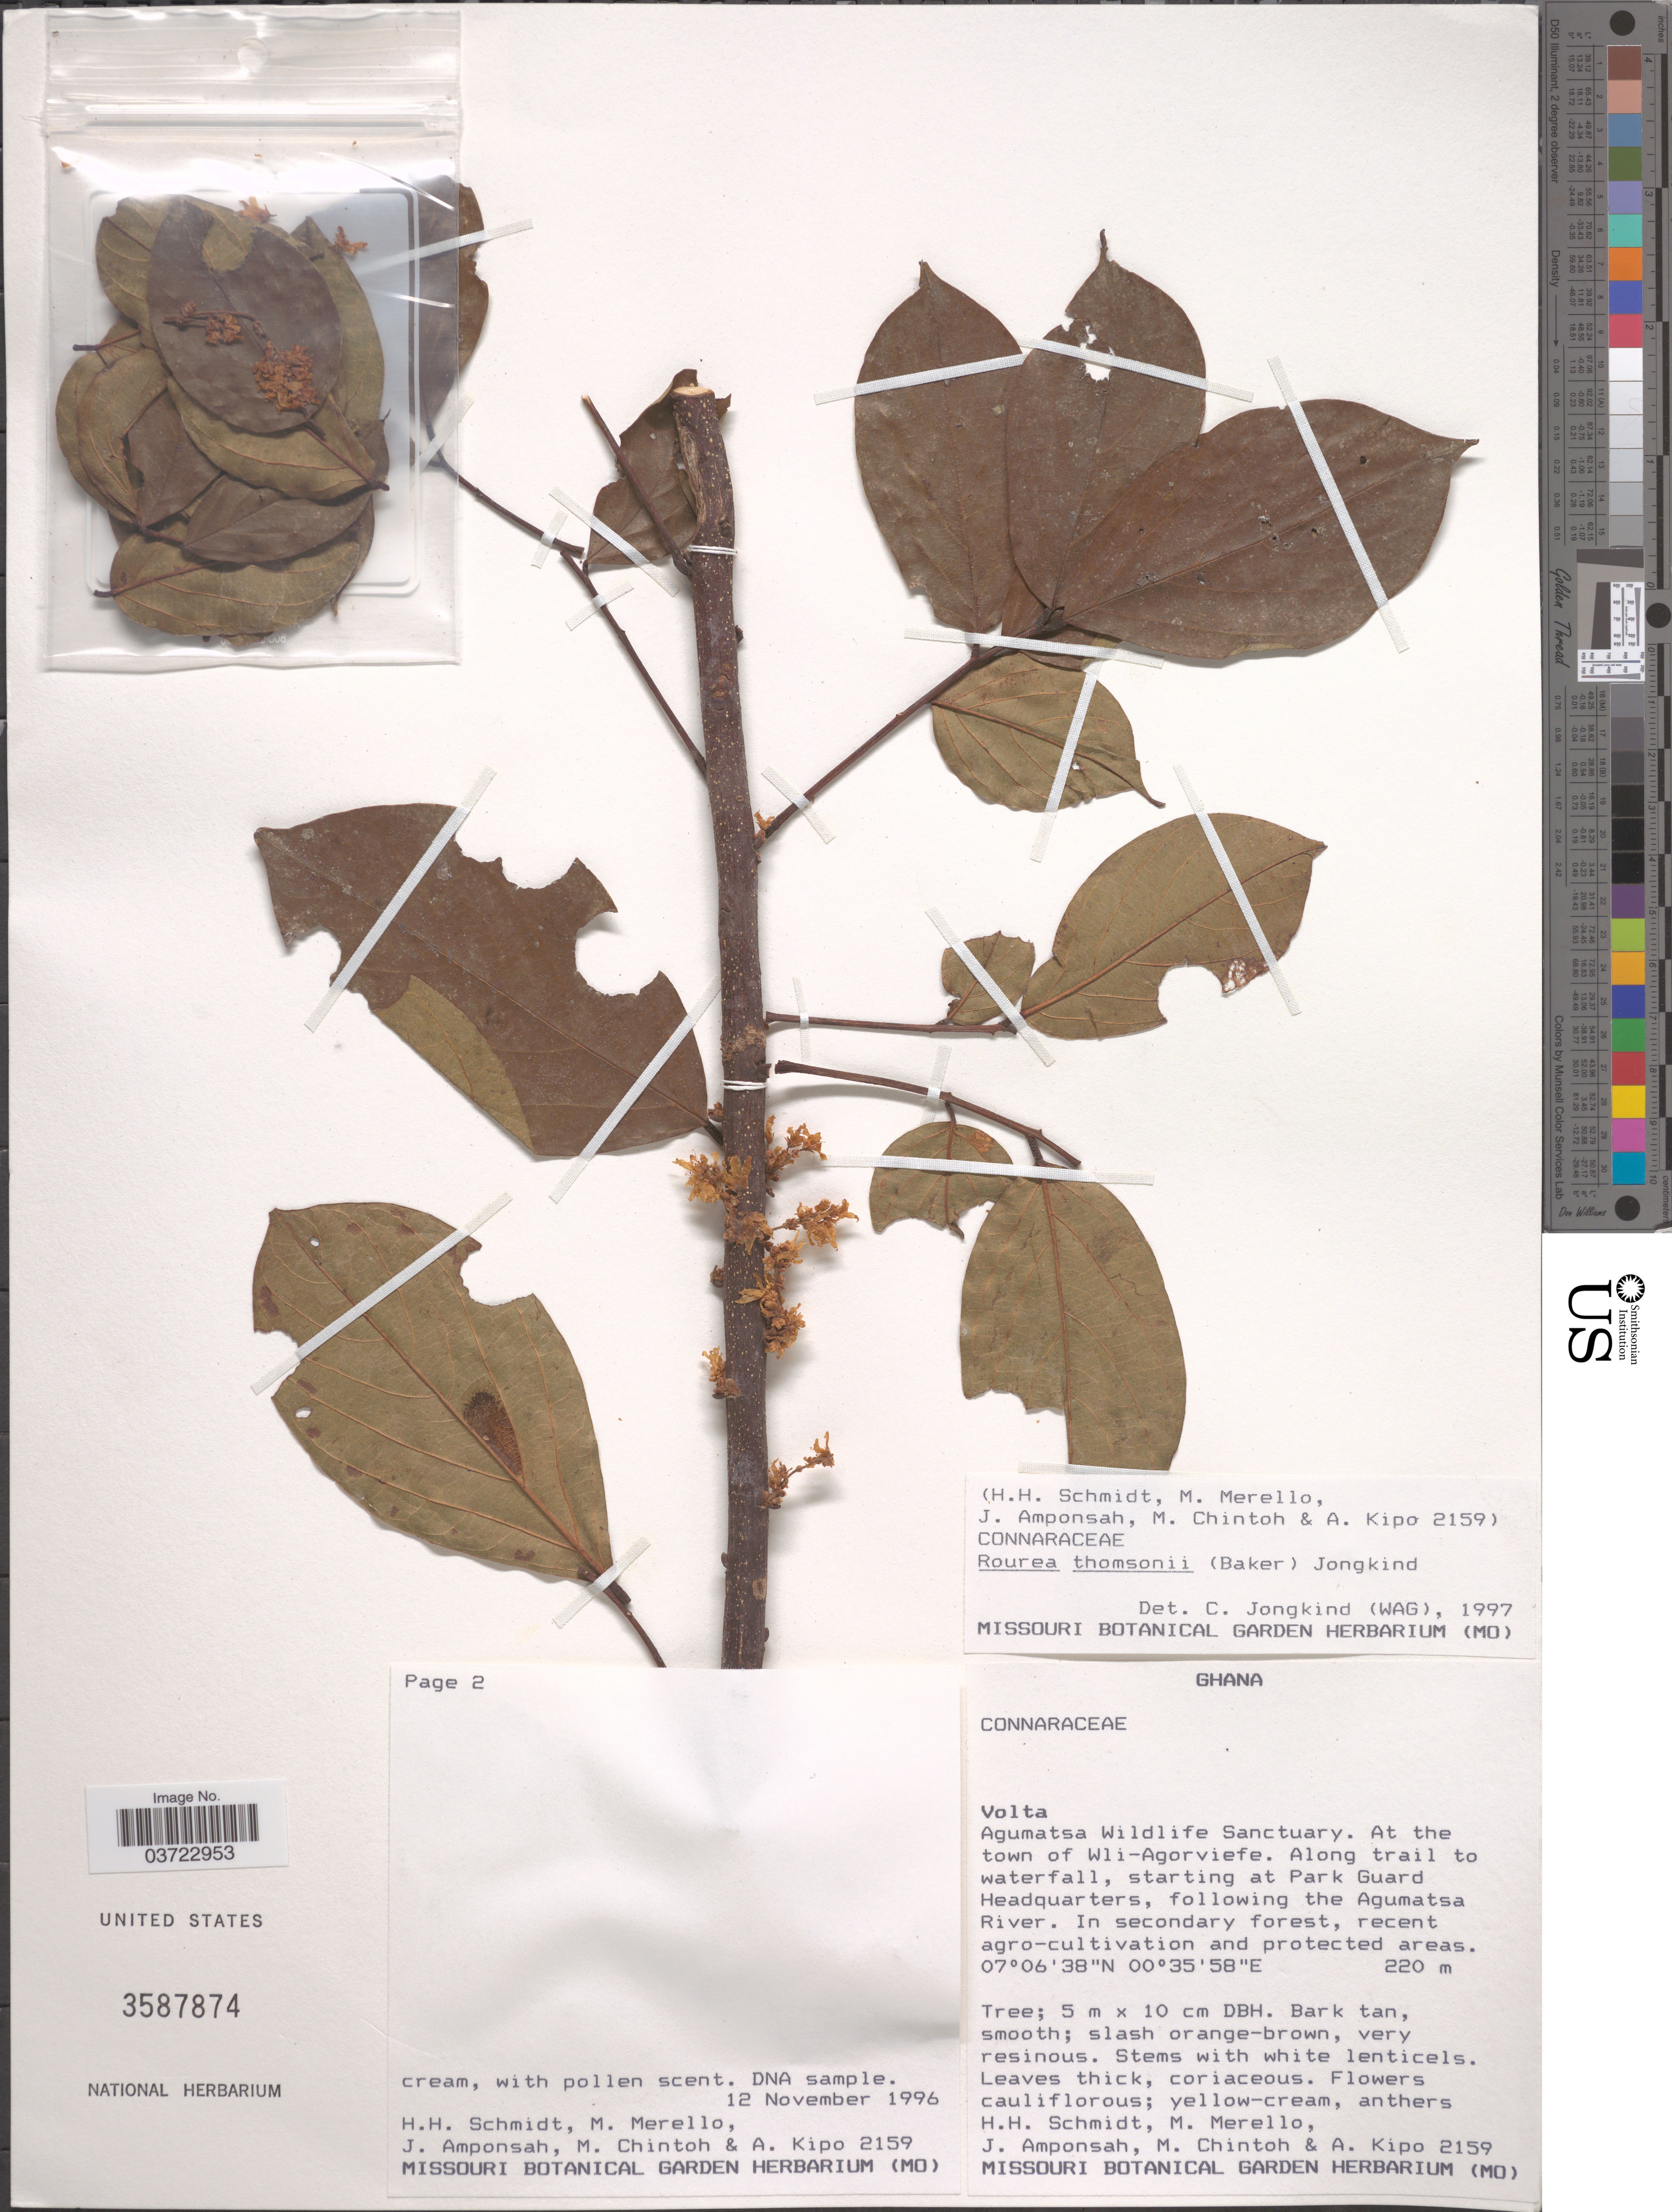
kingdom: Plantae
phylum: Tracheophyta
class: Magnoliopsida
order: Oxalidales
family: Connaraceae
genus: Rourea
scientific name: Rourea thomsonii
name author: (Baker) Jongkind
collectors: H. H. Schmidt, M. Merello, J. Amponsah, M. Chintoh & A. Kipo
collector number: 2159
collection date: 1996-11-12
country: Ghana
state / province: Volta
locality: Agumatsa Wildlife Sanctuary. At the town of Wli-Agorviefe. Along trail to waterfall, starting at Park Guard Headquarters, following the Agumatsa River.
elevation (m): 220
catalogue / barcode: US 3587874